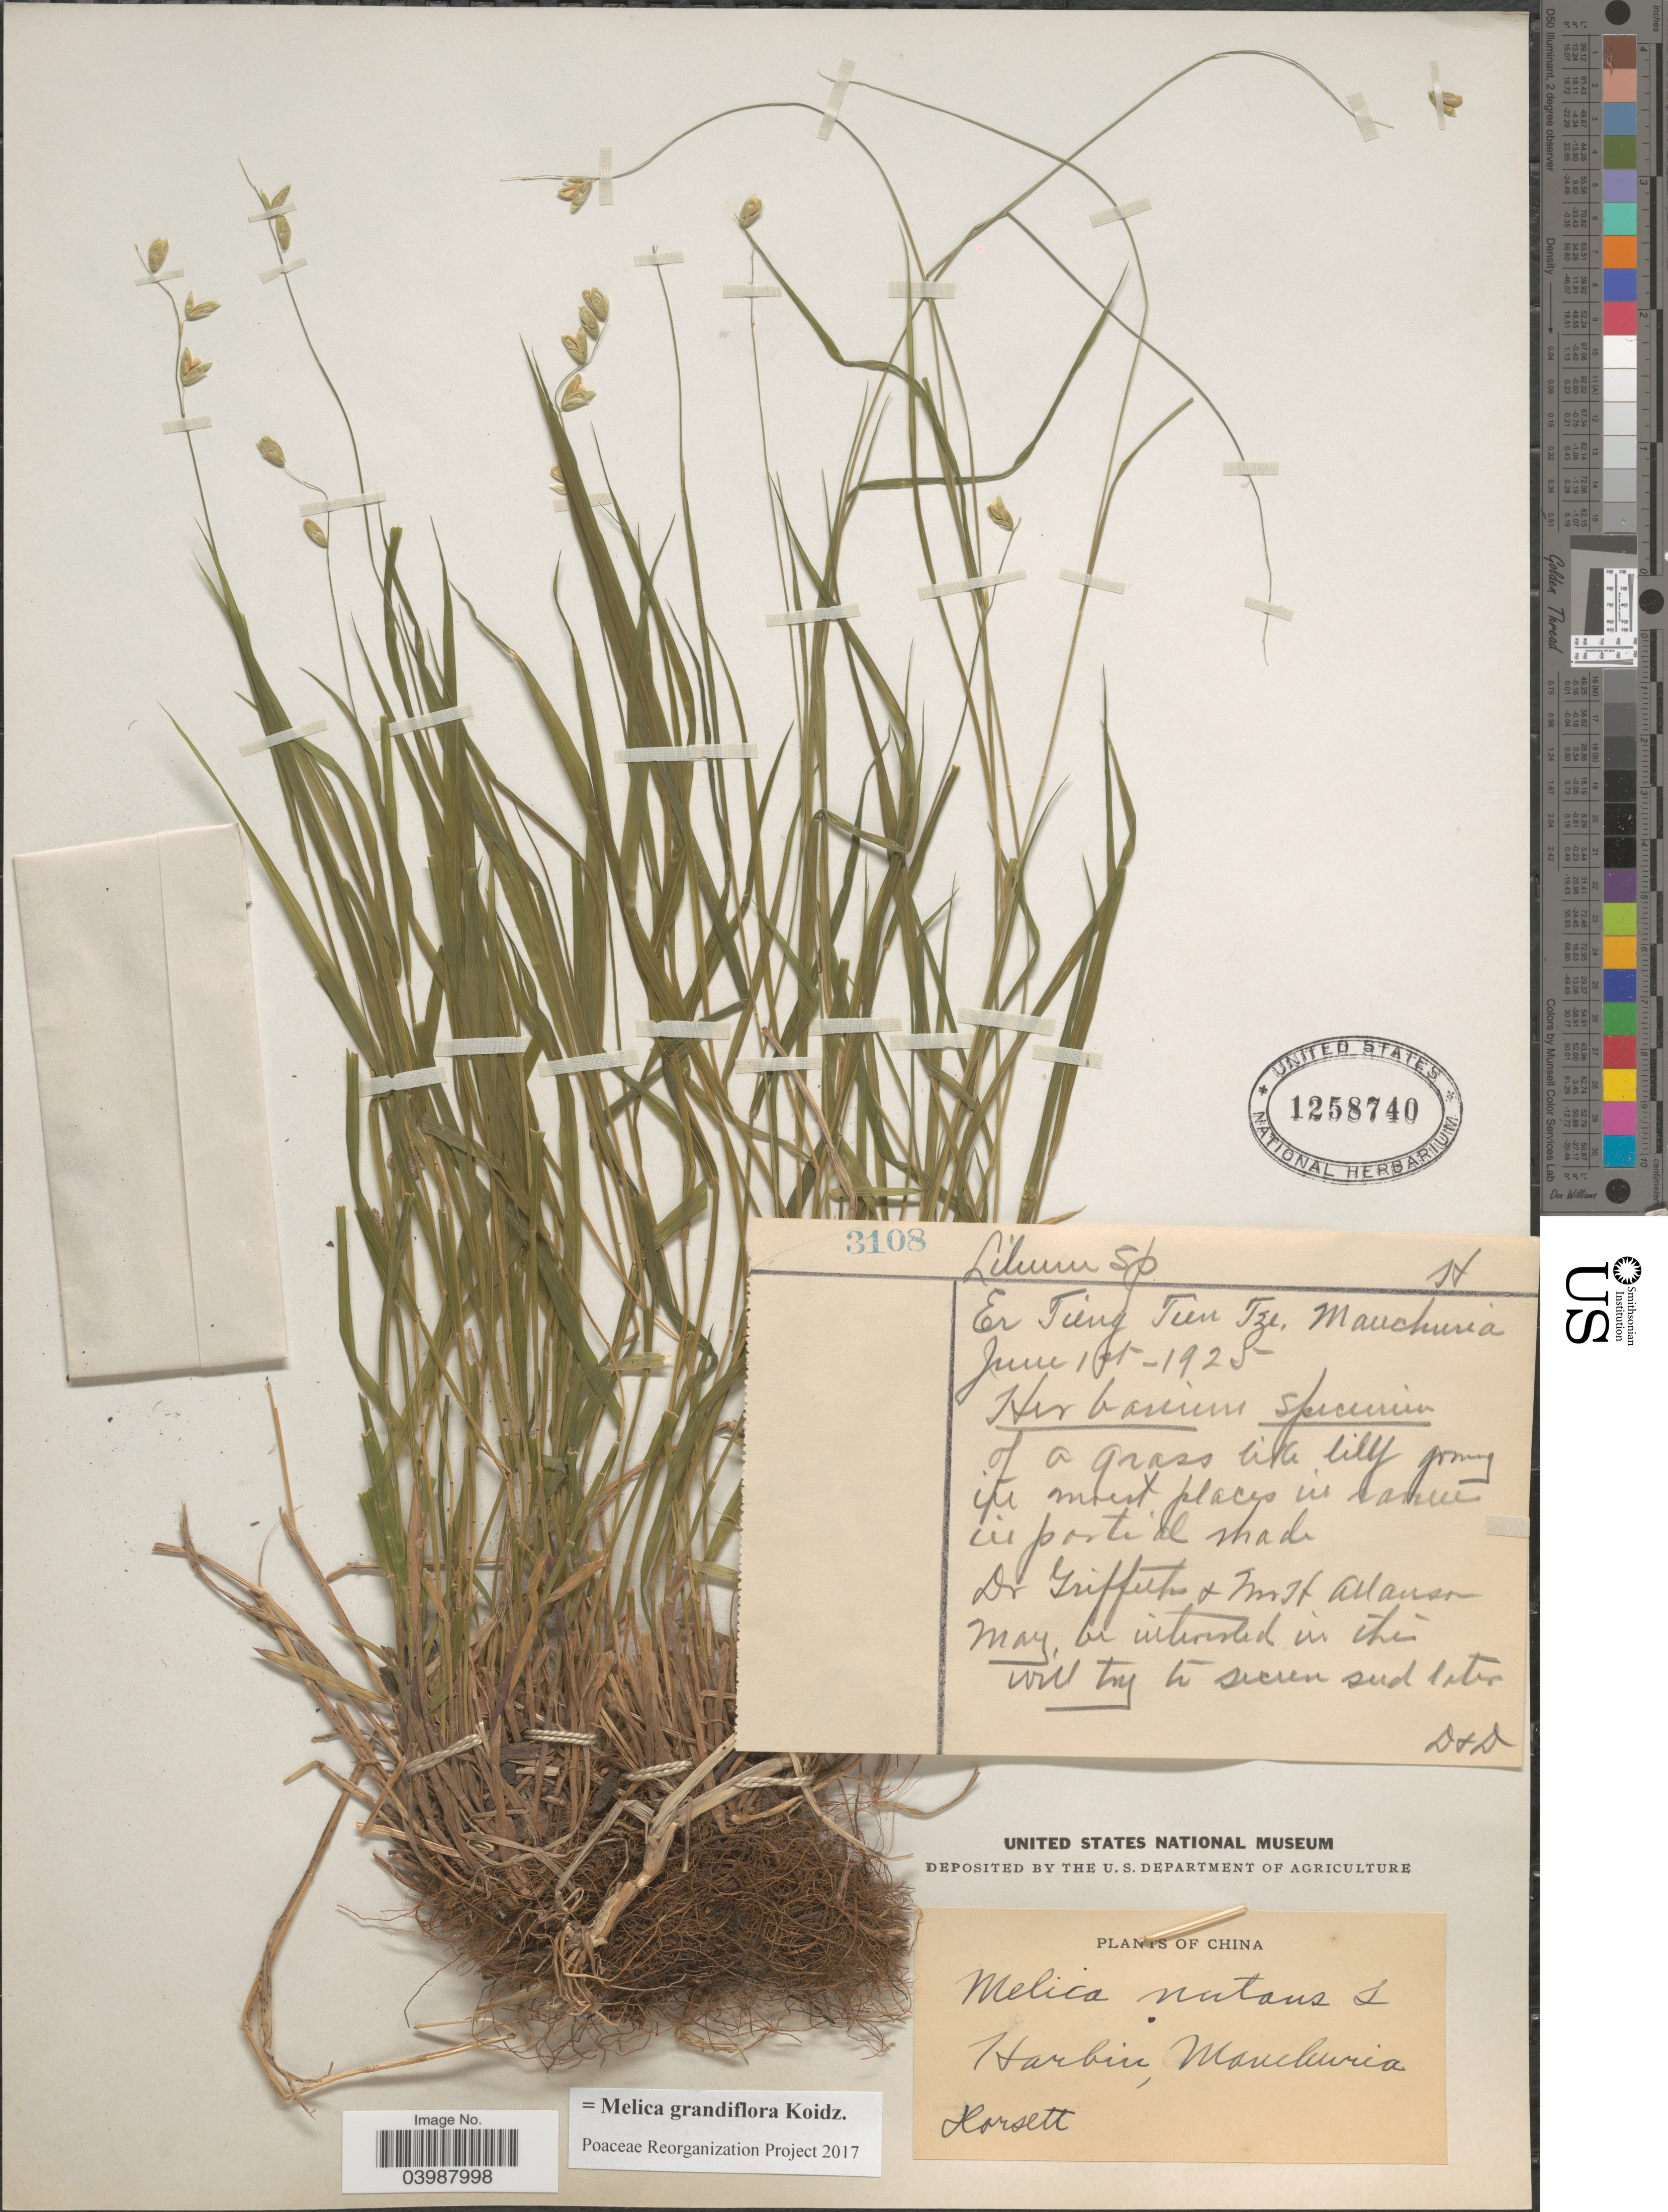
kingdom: Plantae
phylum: Tracheophyta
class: Liliopsida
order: Poales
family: Poaceae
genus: Melica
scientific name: Melica grandiflora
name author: Koidz.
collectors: -- Dorsett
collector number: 3108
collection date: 1925-06-01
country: China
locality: Harbin, Manchuria.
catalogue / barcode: US 1258740